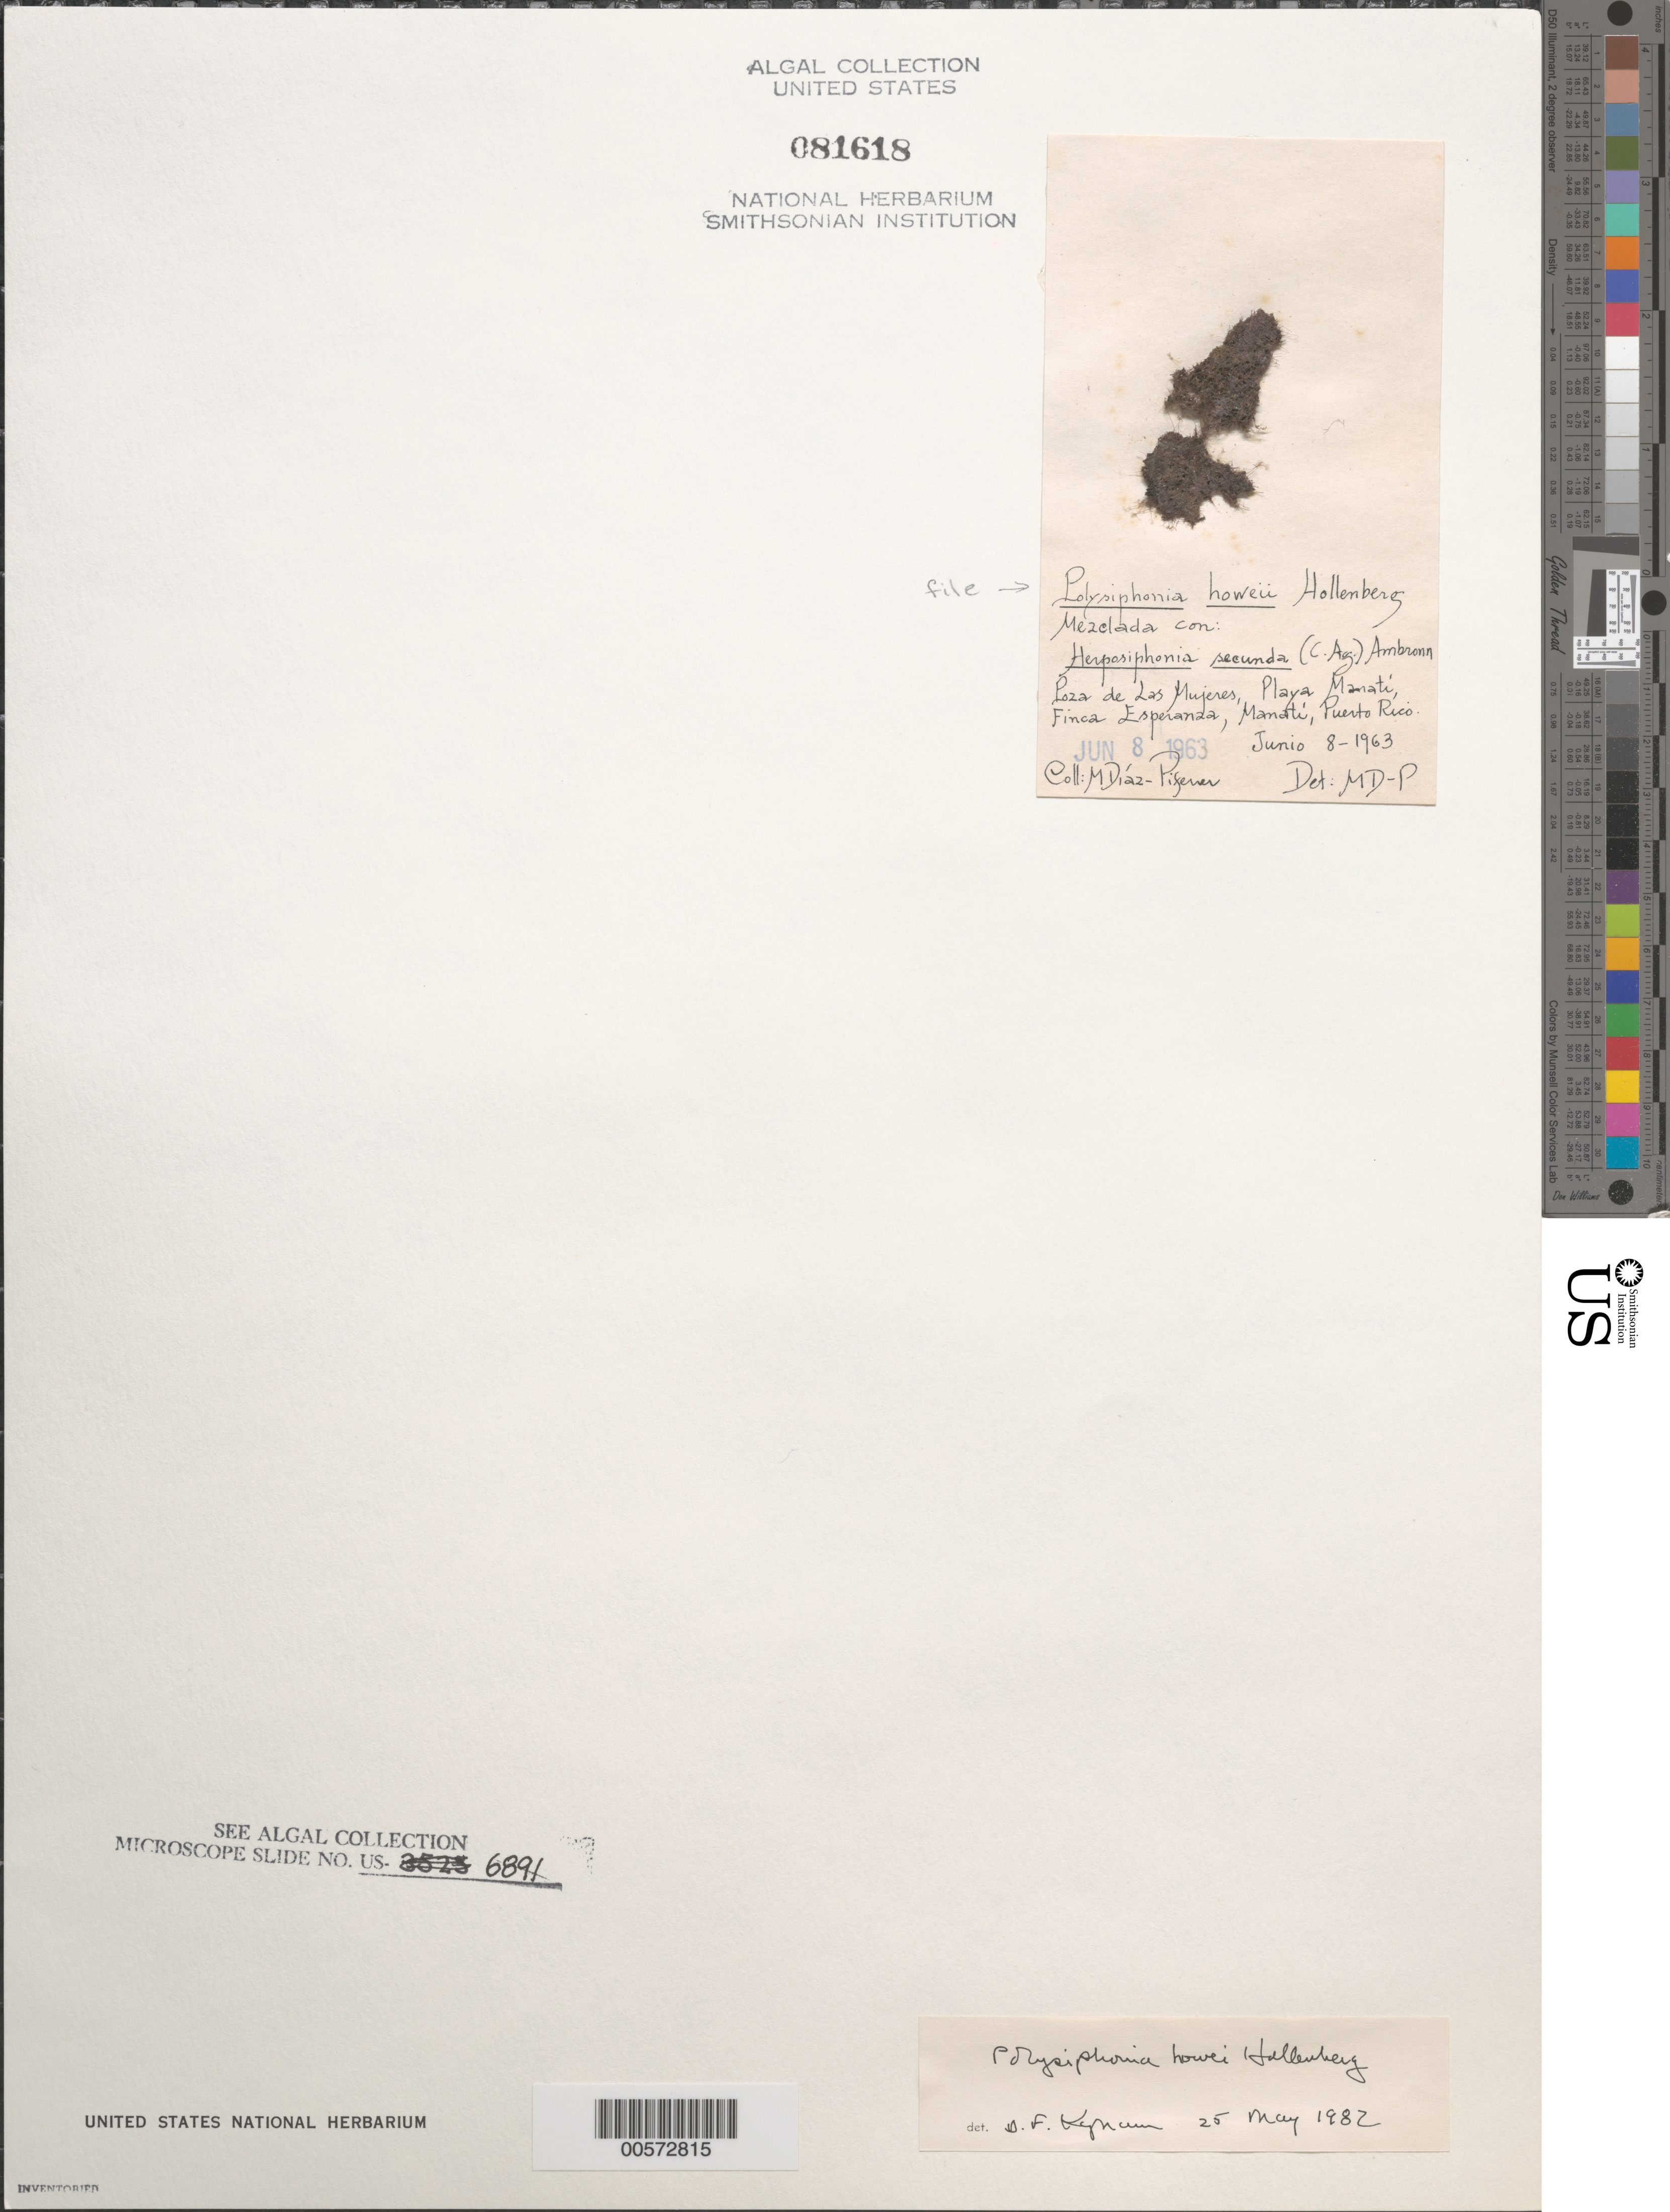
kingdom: Plantae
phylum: Rhodophyta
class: Florideophyceae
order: Ceramiales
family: Rhodomelaceae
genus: Wilsonosiphonia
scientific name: Wilsonosiphonia howei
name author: (Hollenb.) D.E.Bustamante et al.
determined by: Algae name updating Project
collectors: M. Diaz-Piferrer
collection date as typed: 08 Jun 1963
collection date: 1963-06-08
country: Puerto Rico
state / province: Manati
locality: Poza de Las Mujeres, Playa Manati, Finca Esperanza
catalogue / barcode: US 81618